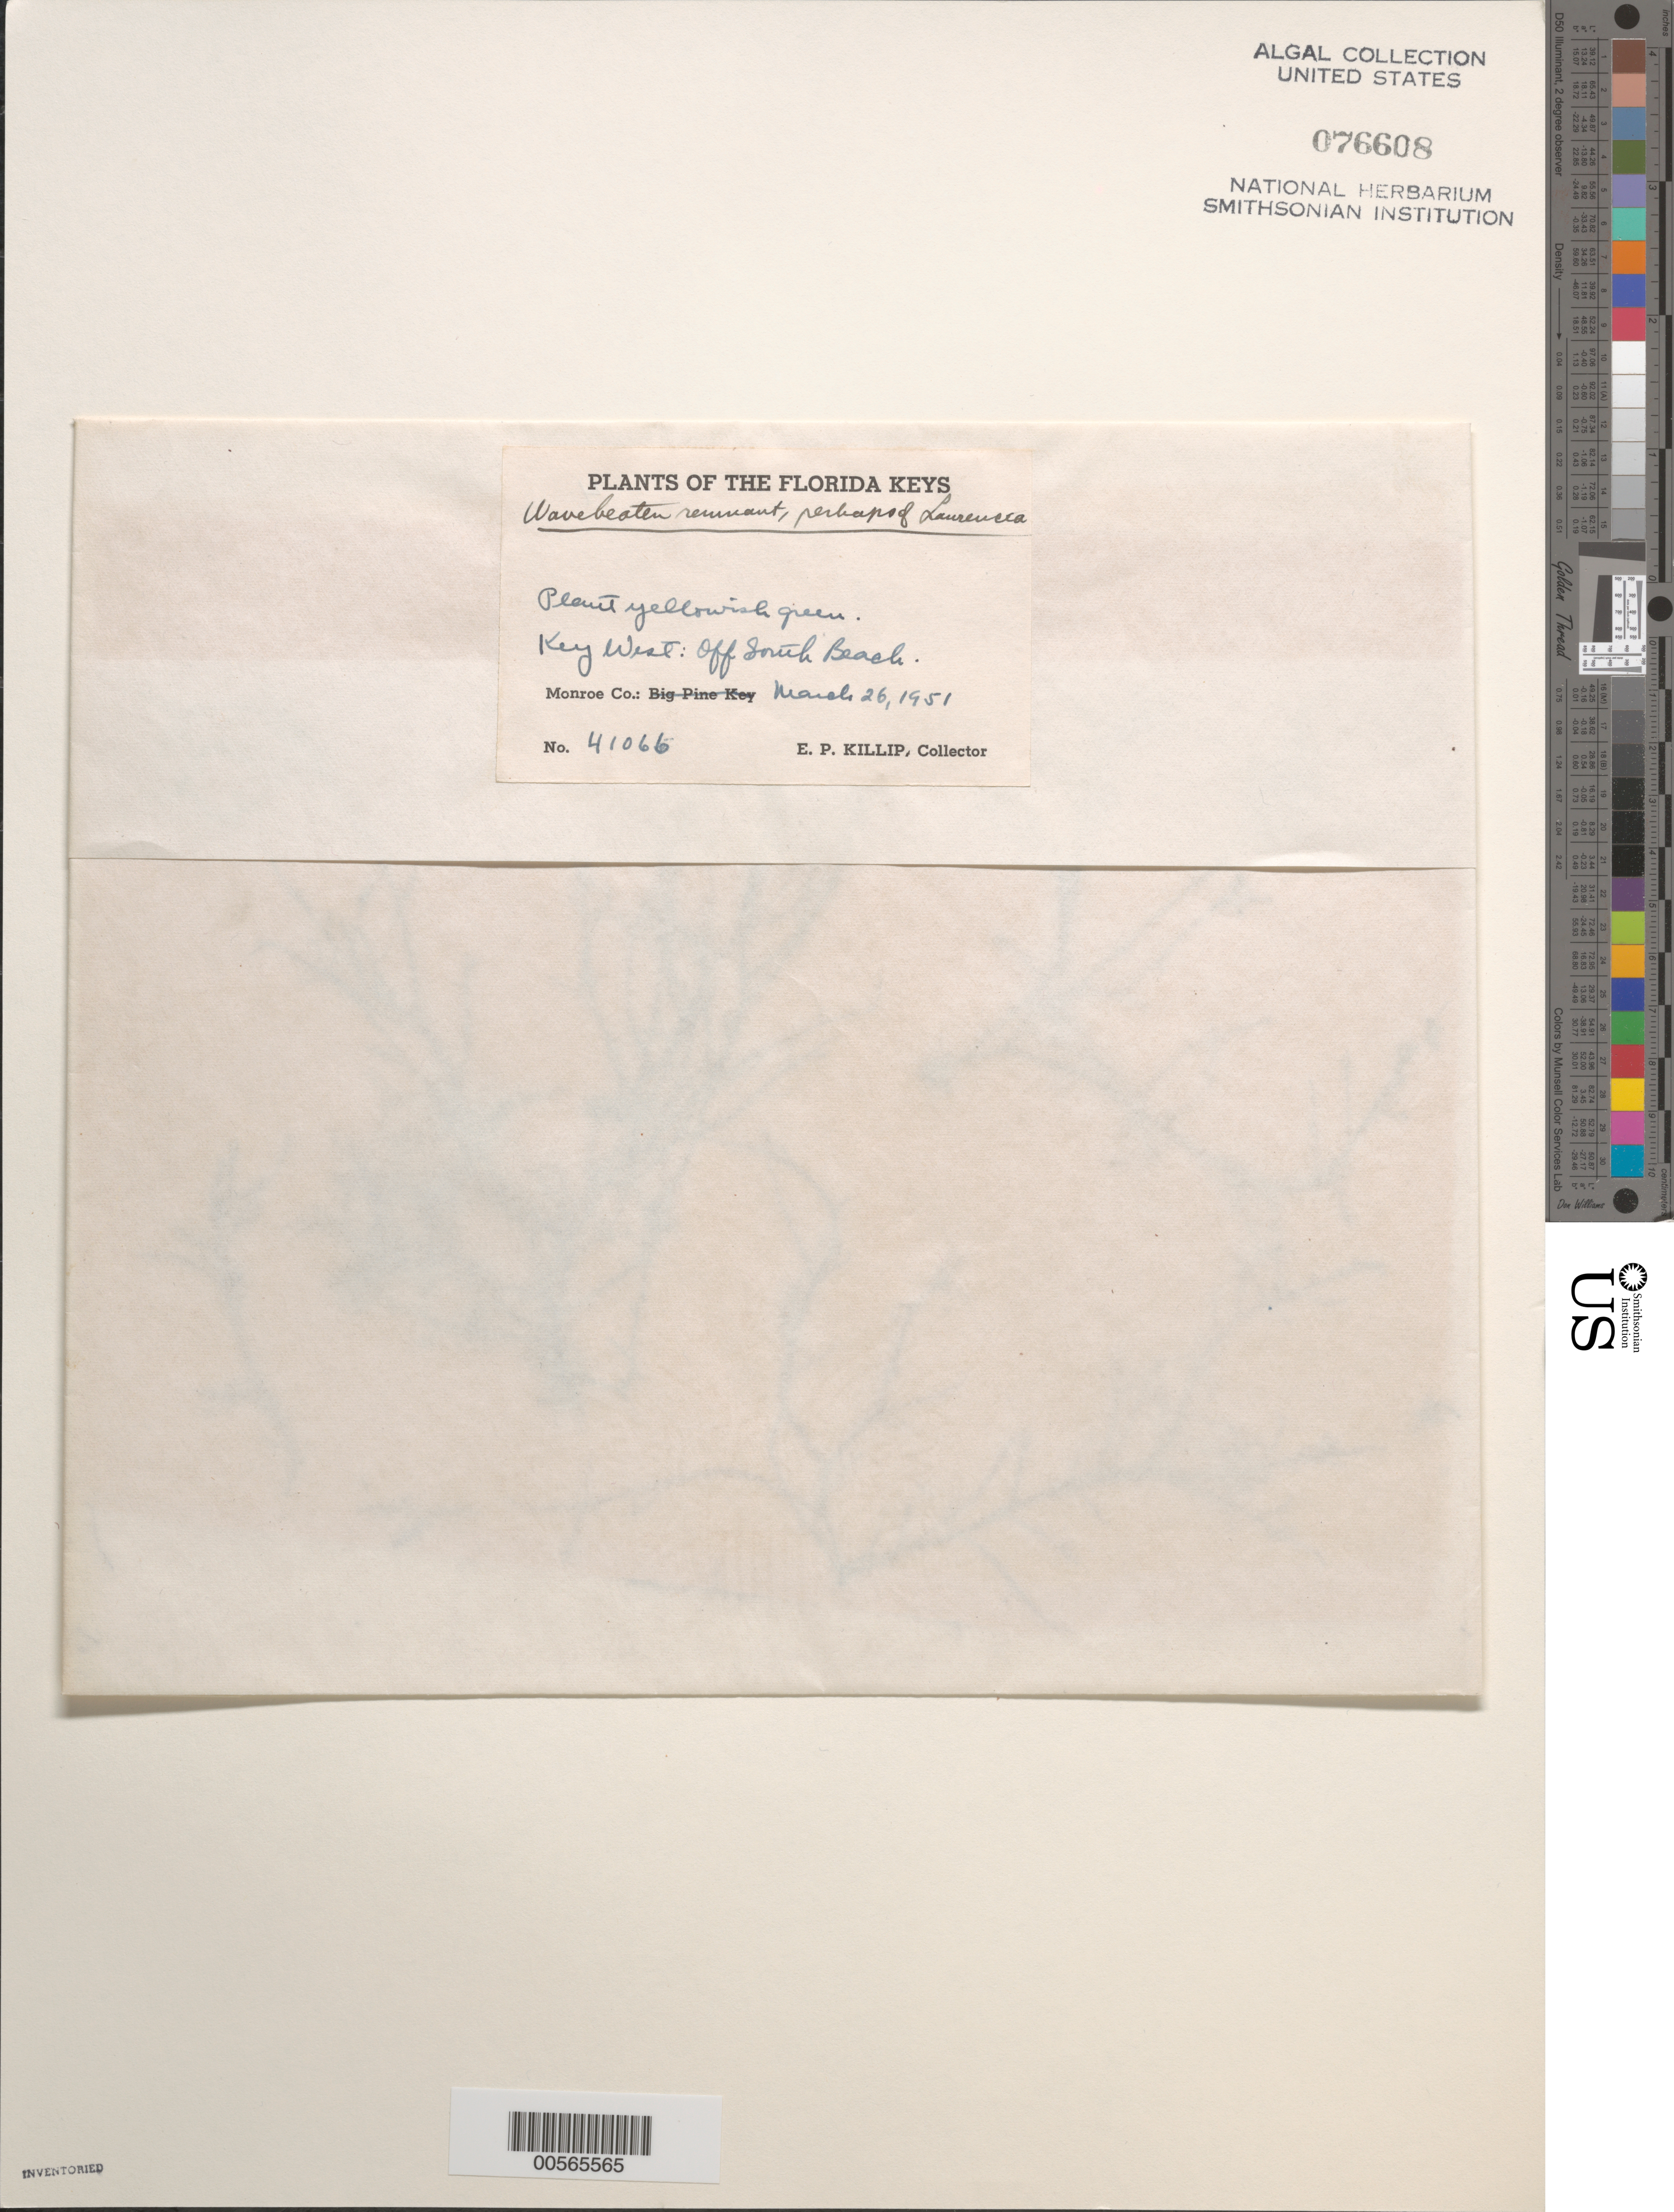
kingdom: Plantae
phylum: Rhodophyta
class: Florideophyceae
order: Ceramiales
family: Rhodomelaceae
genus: Laurencia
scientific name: Laurencia sp.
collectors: E. P. Killip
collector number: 41066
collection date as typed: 26 Mar 1951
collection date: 1951-03-26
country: United States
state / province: Florida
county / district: Monroe County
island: Key West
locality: Off South Beach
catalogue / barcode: US 76608